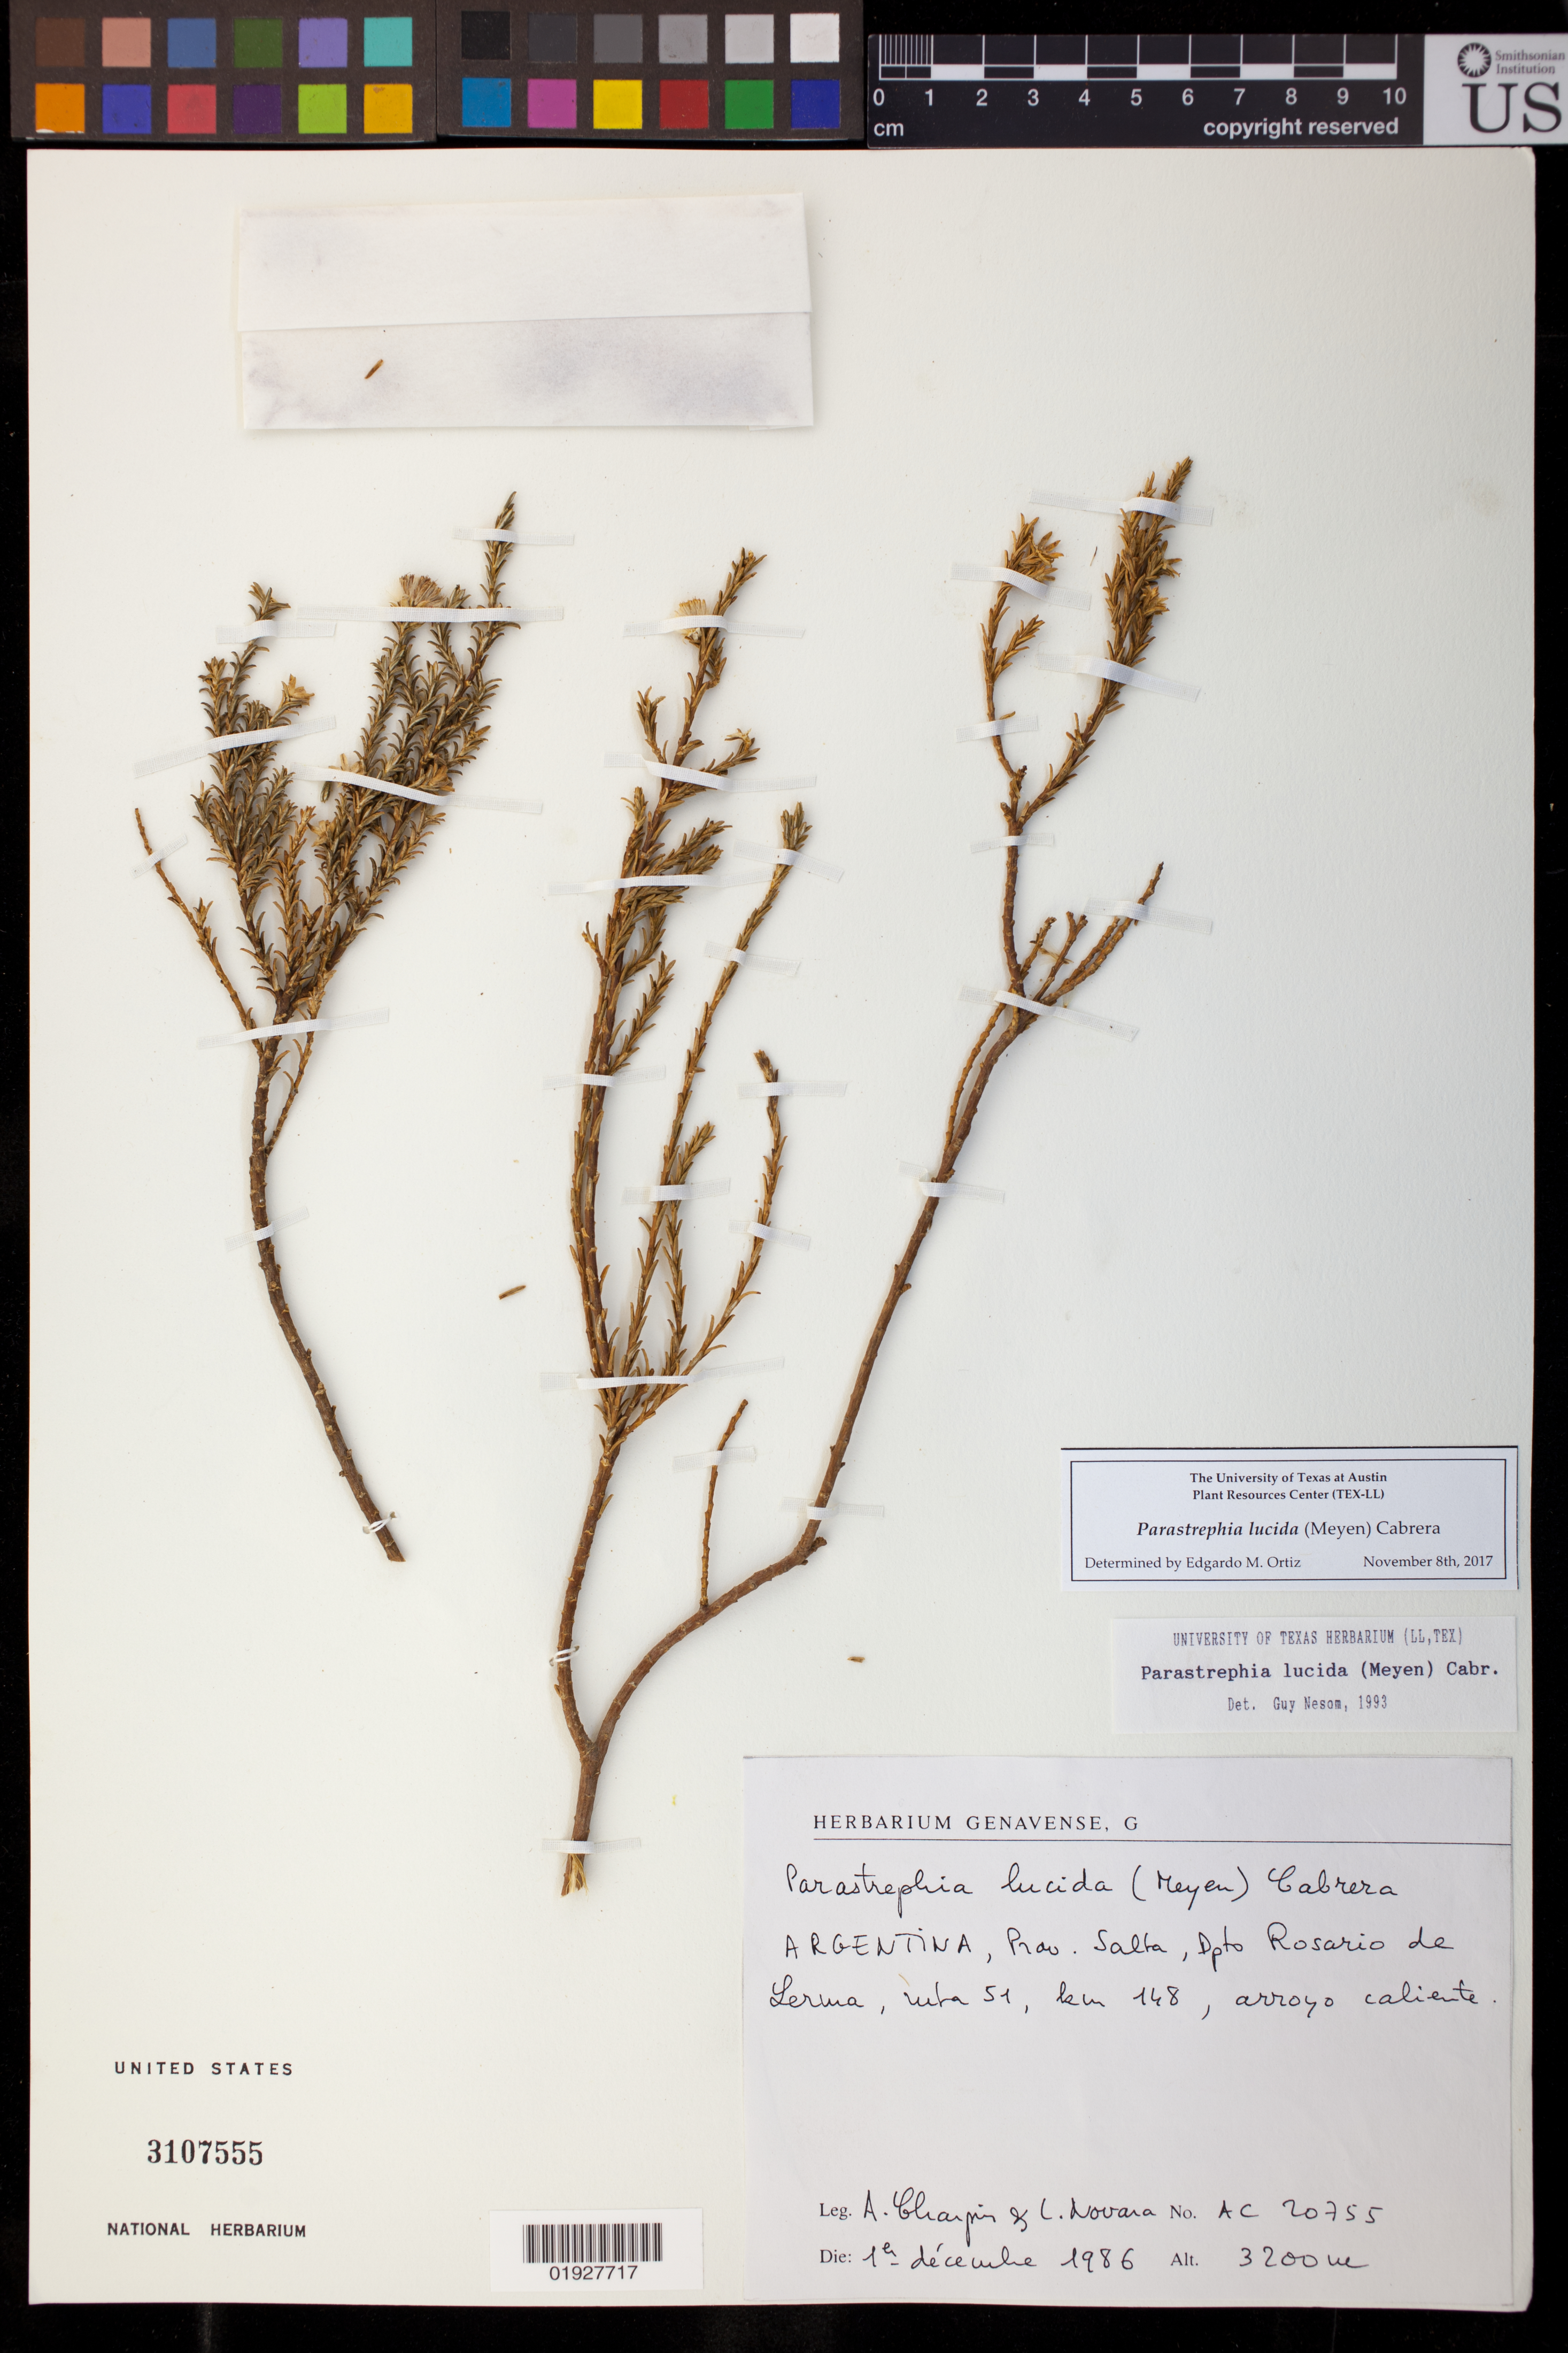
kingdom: Plantae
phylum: Tracheophyta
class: Magnoliopsida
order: Asterales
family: Asteraceae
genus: Parastrephia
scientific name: Parastrephia lucida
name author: (Meyen) Cabrera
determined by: Ortiz, E. M.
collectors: A. Charpin & L. Novara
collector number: AC 20755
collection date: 1986-12-01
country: Argentina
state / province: Salta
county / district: Rosario de Lerma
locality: ruta 51, km 148, arroyo caliente (Salta-San Antonio de los Cobres)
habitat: Arroyo caliente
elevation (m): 3200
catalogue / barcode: US 3107555